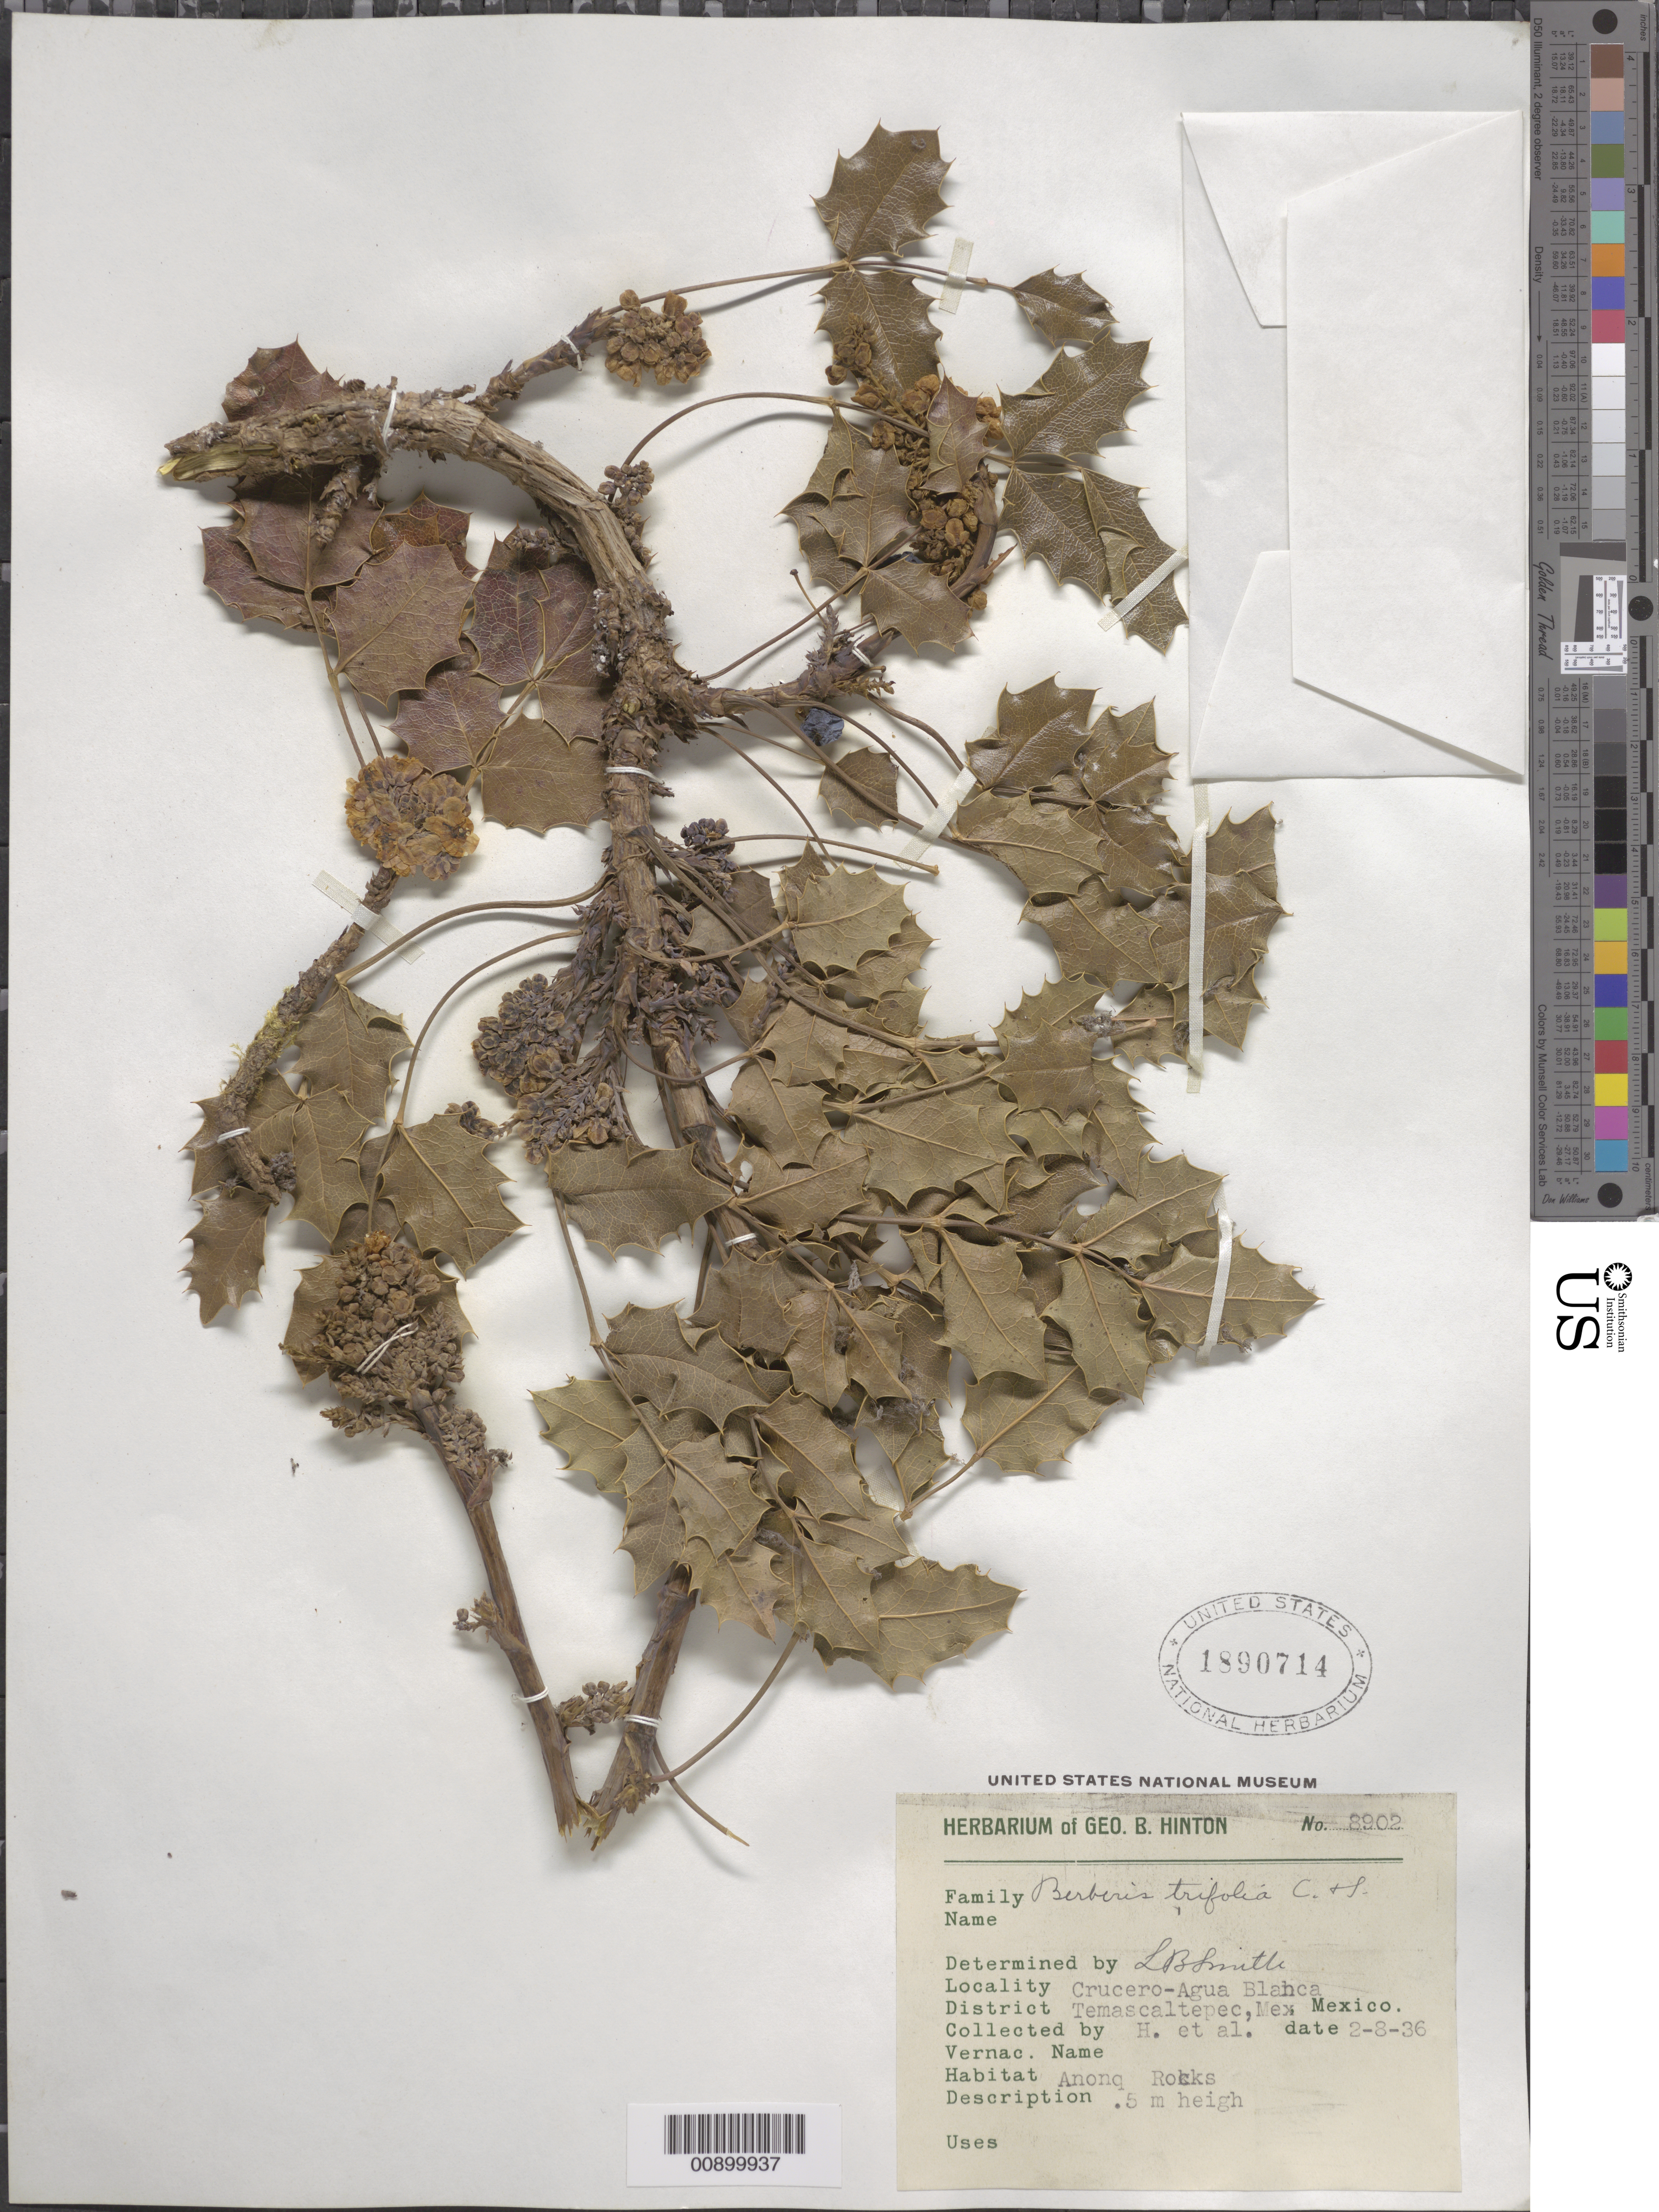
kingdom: Plantae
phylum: Tracheophyta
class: Magnoliopsida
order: Ranunculales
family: Berberidaceae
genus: Mahonia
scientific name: Mahonia trifolia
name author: Cham. & Schult.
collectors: G. B. Hinton & et al.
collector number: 8902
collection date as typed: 08 Feb 1936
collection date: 1936-02-08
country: Mexico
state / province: México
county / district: Temascaltepec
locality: Crucero-Agua Blanca, District Temascaltepec, State of Mexico.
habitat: Among rocks.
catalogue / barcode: US 1890714